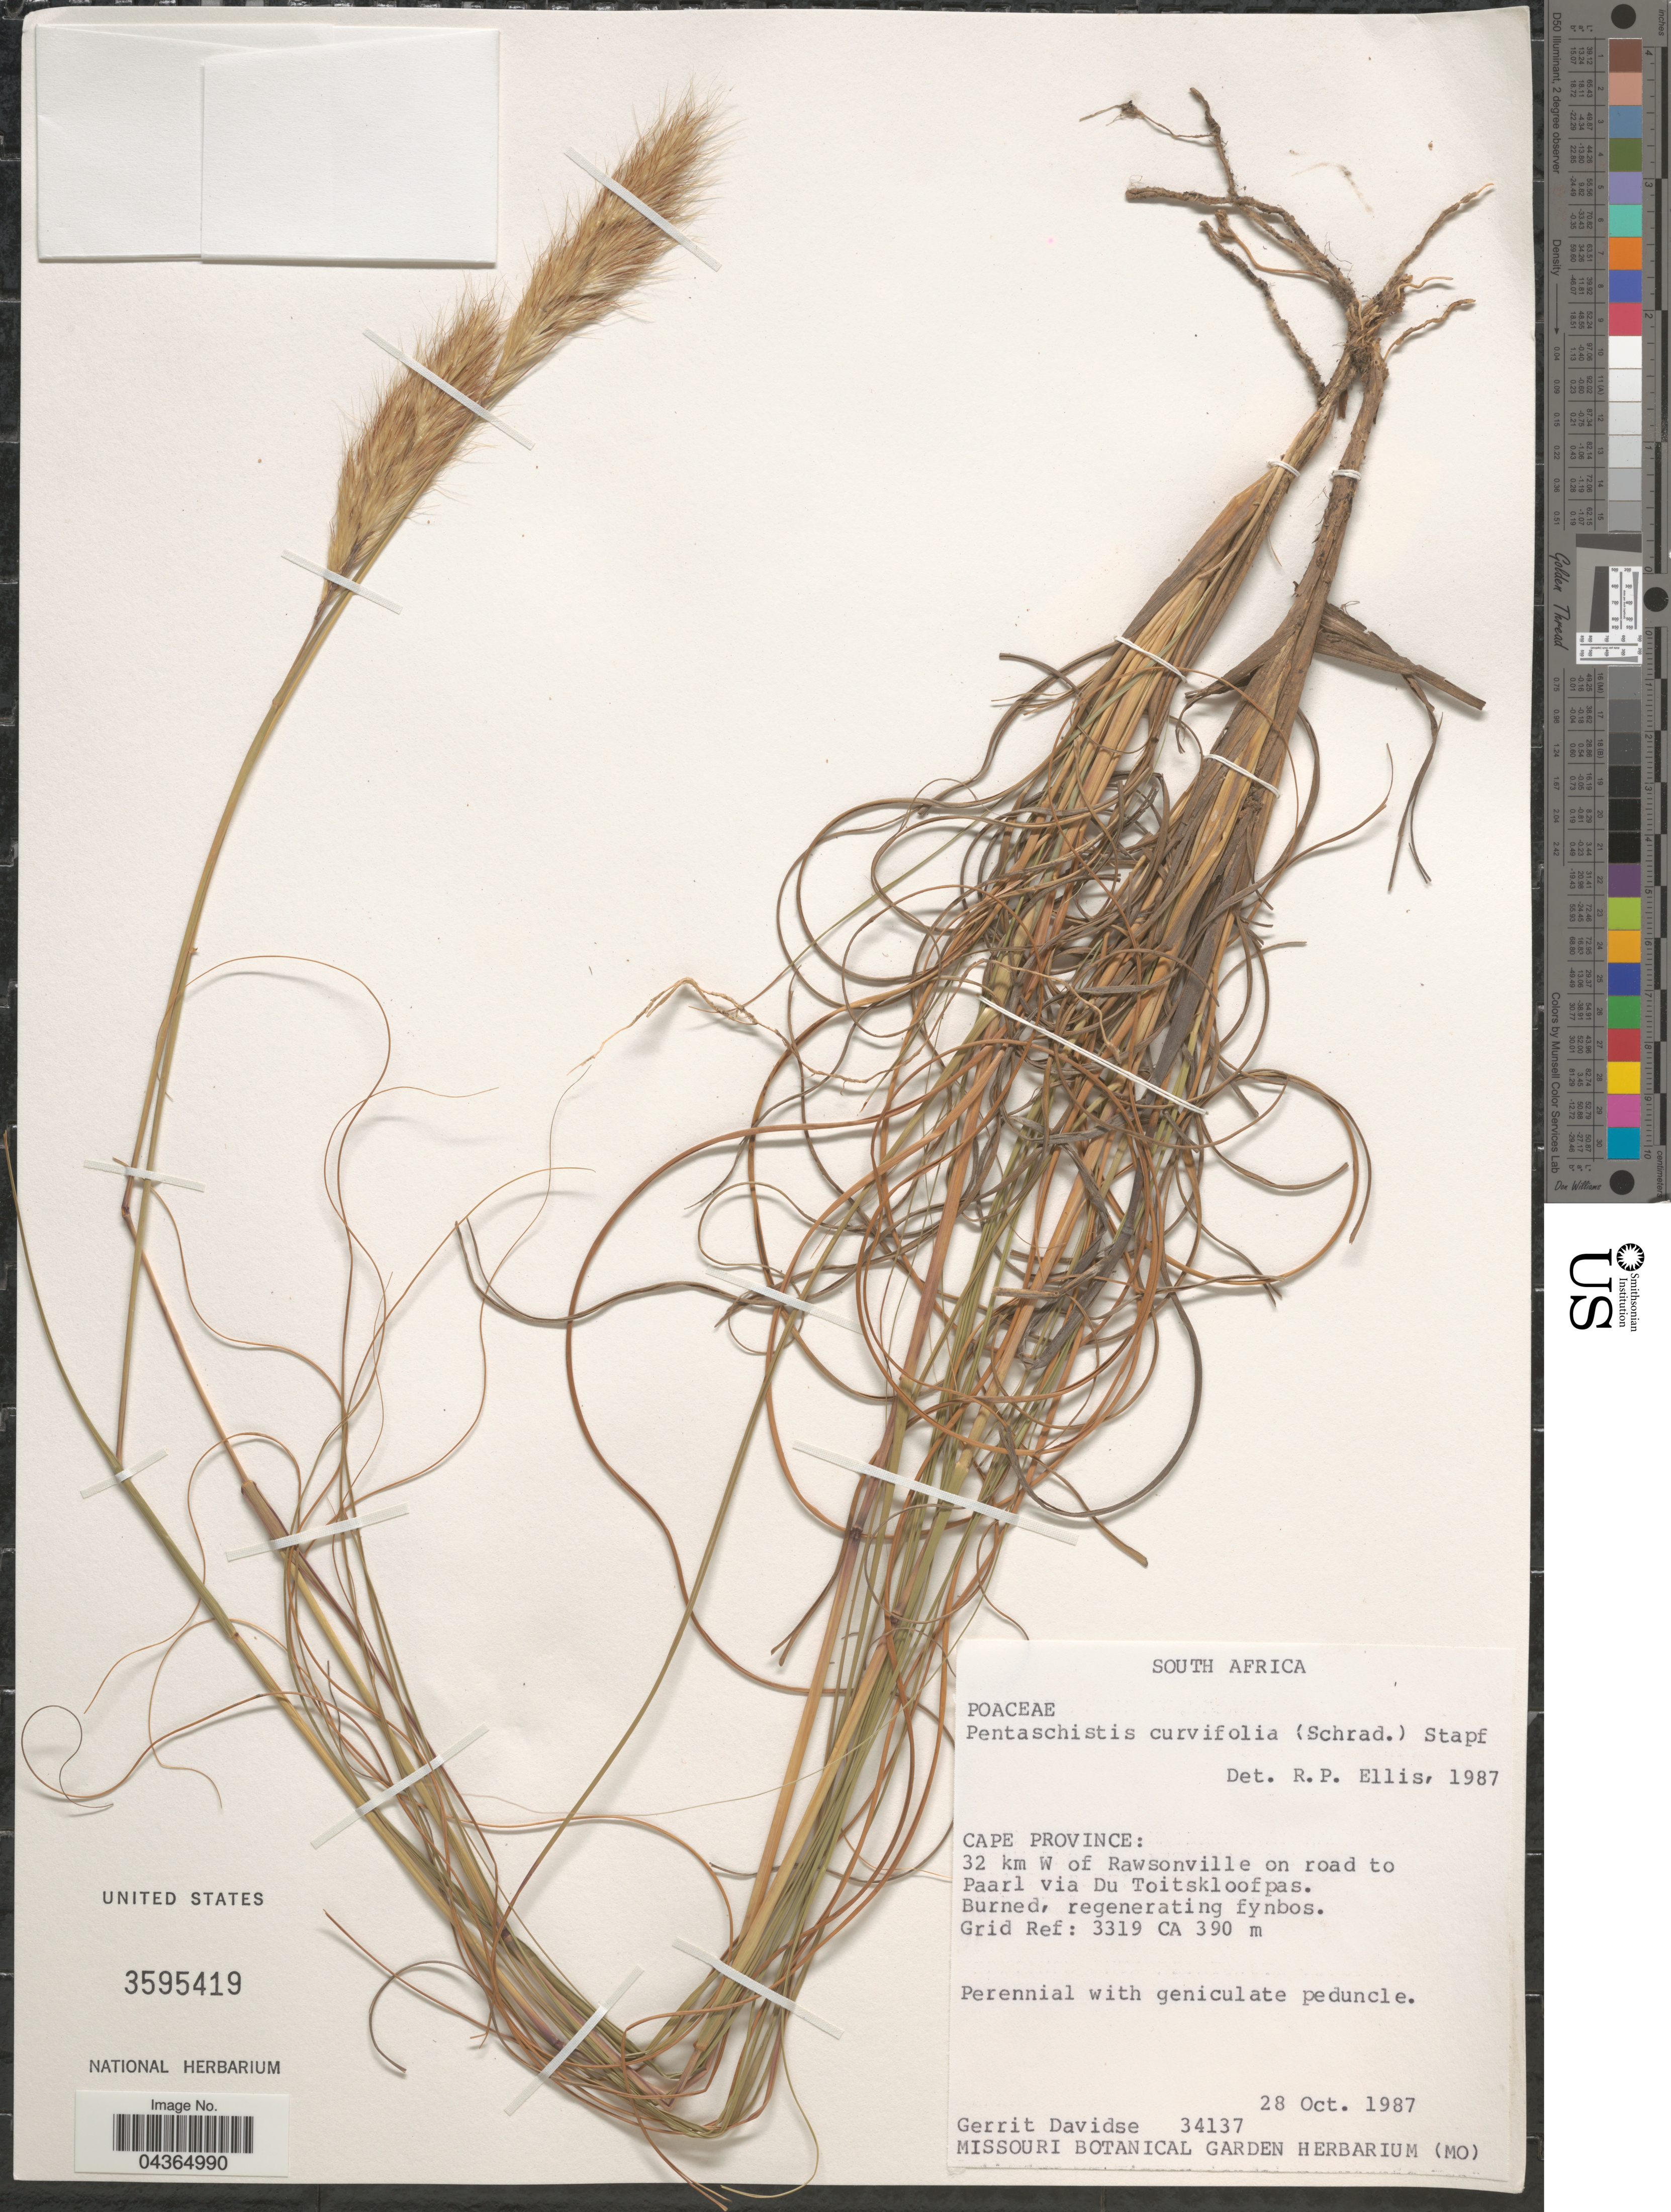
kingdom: Plantae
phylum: Tracheophyta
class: Liliopsida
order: Poales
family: Poaceae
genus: Pentameris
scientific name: Pentameris curvifolia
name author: (Schrad.) Steud.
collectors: G. Davidse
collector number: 34137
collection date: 1987-10-28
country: South Africa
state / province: Western Cape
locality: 32 km W of Rawsonville on road to Paarl via Du Toitskloofpas. Grid Ref: 3319 CA.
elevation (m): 390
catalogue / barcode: US 3595419